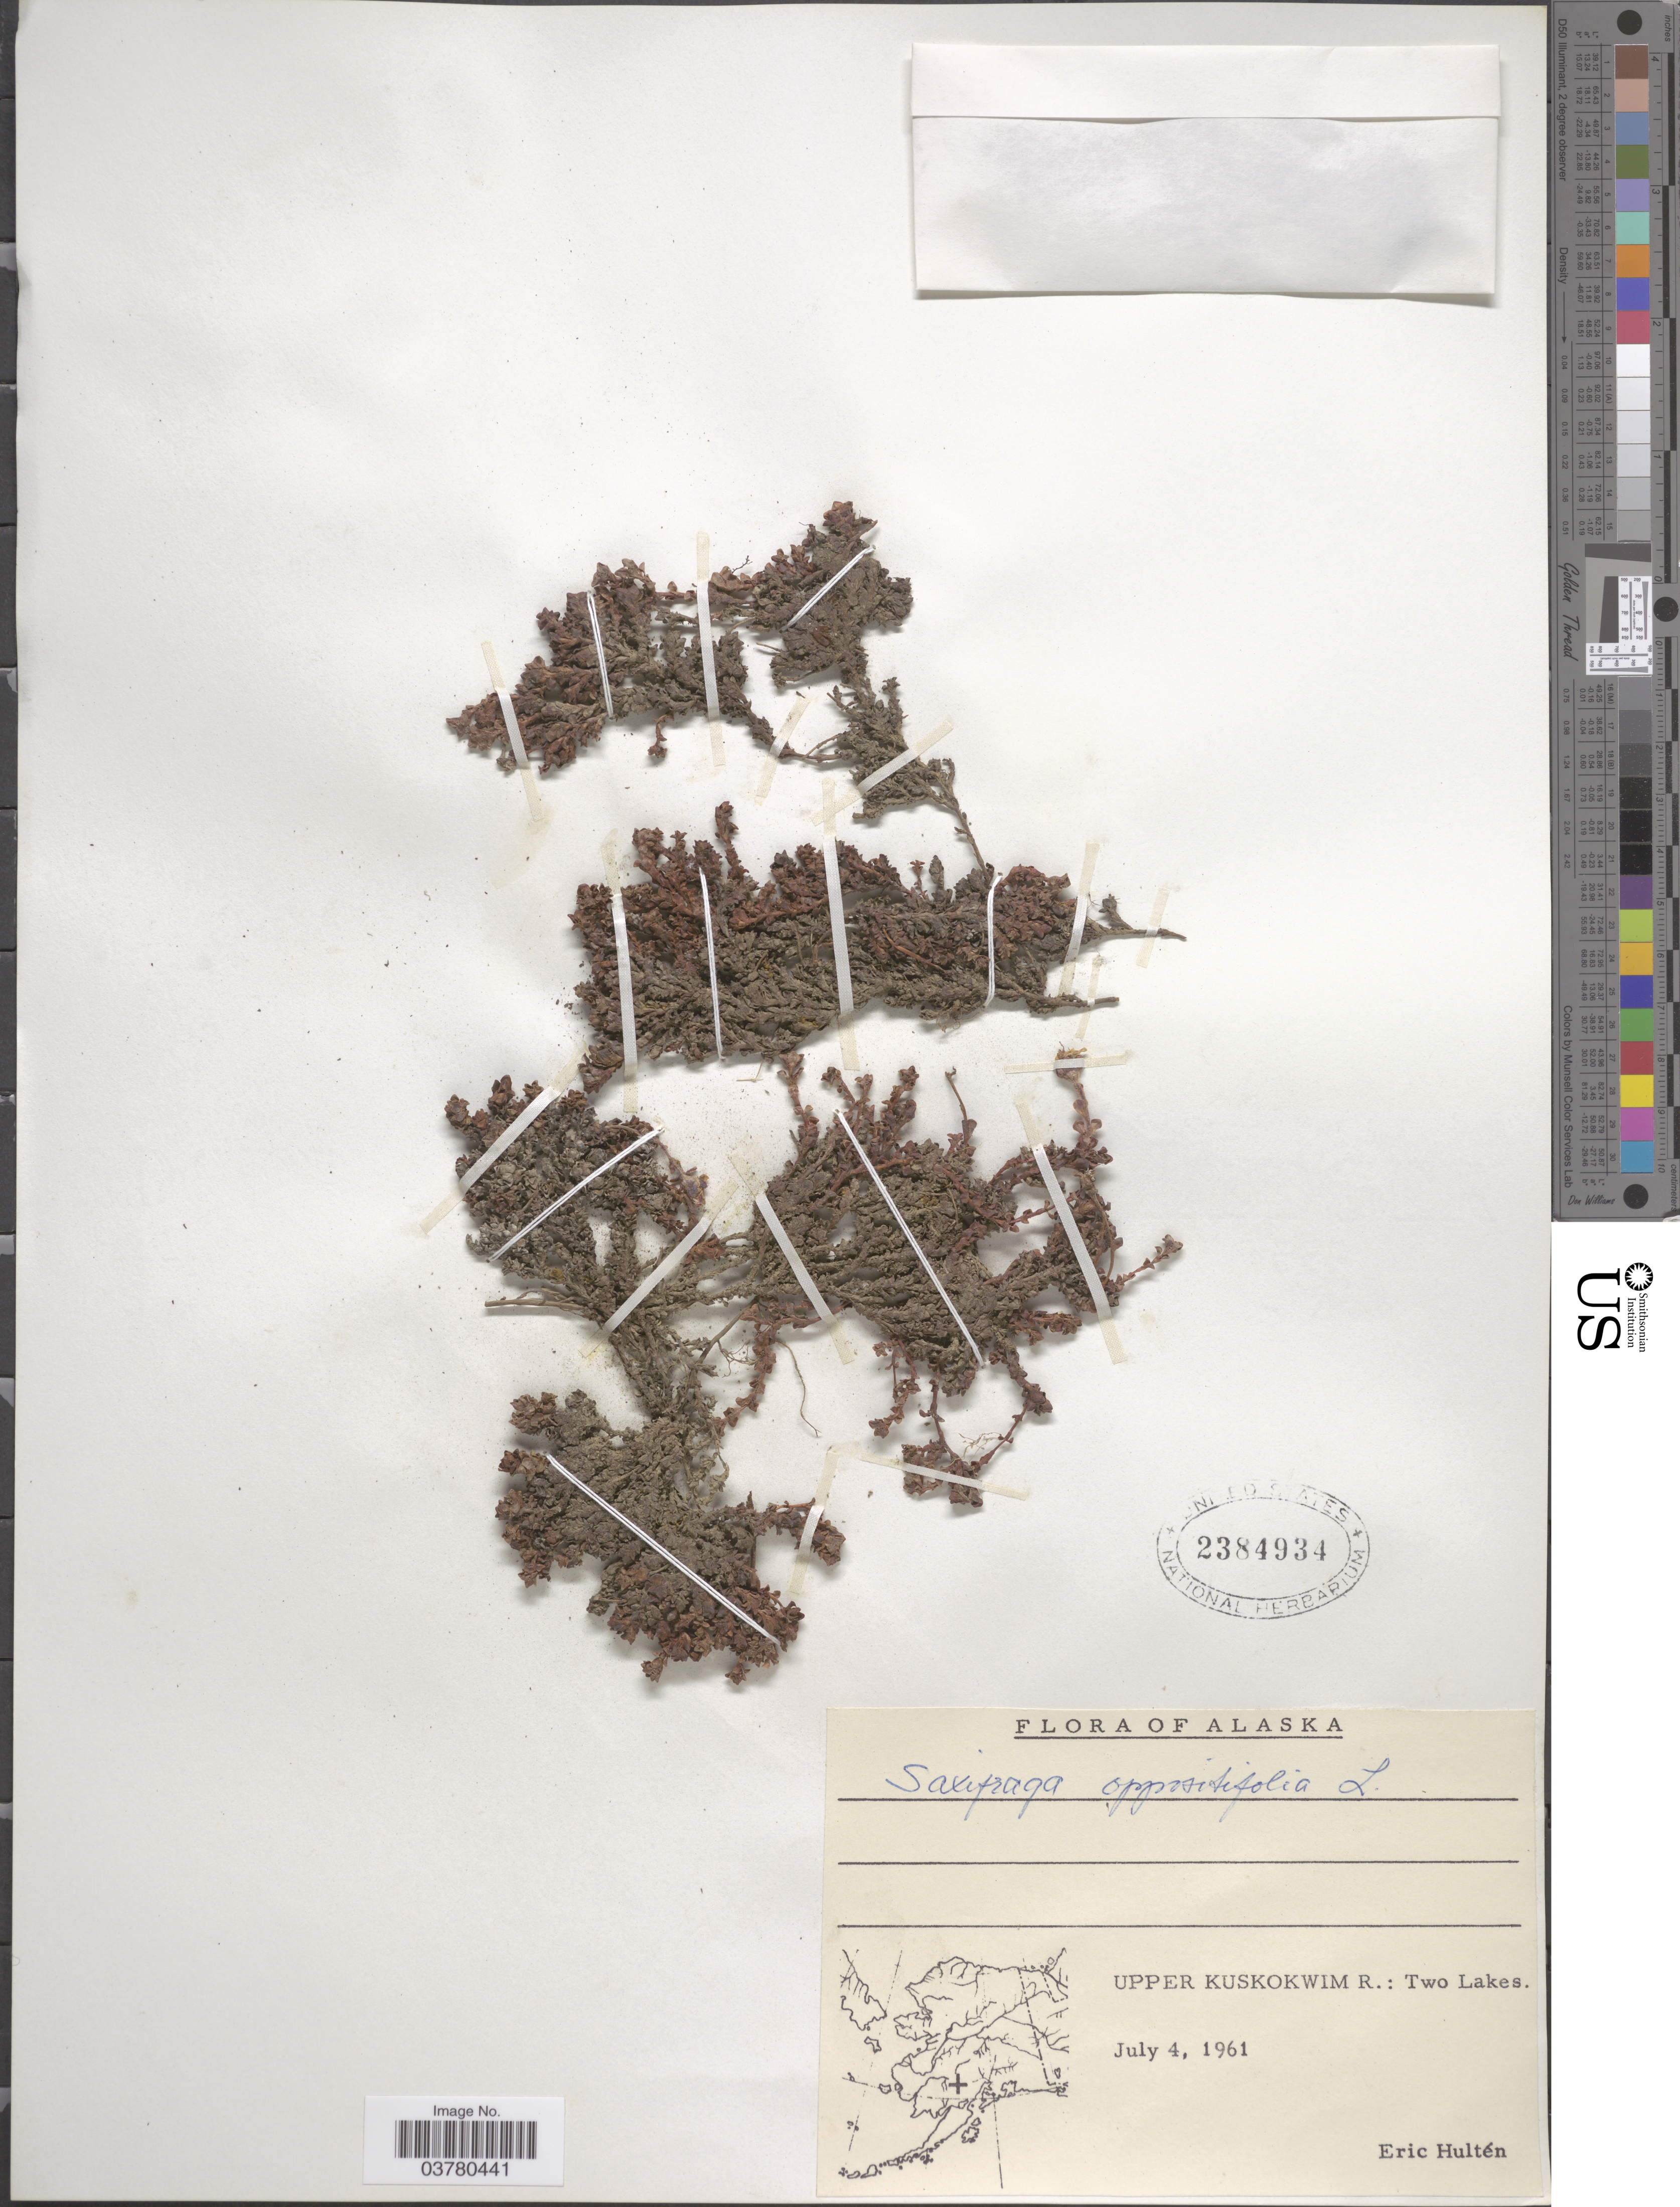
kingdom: Plantae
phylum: Tracheophyta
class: Magnoliopsida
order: Saxifragales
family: Saxifragaceae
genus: Saxifraga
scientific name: Saxifraga oppositifolia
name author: L.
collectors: E. G. Hultén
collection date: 1961-07-04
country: United States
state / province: Alaska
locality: Upper Kuskokwim R.: Two Lakes.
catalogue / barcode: US 2384934